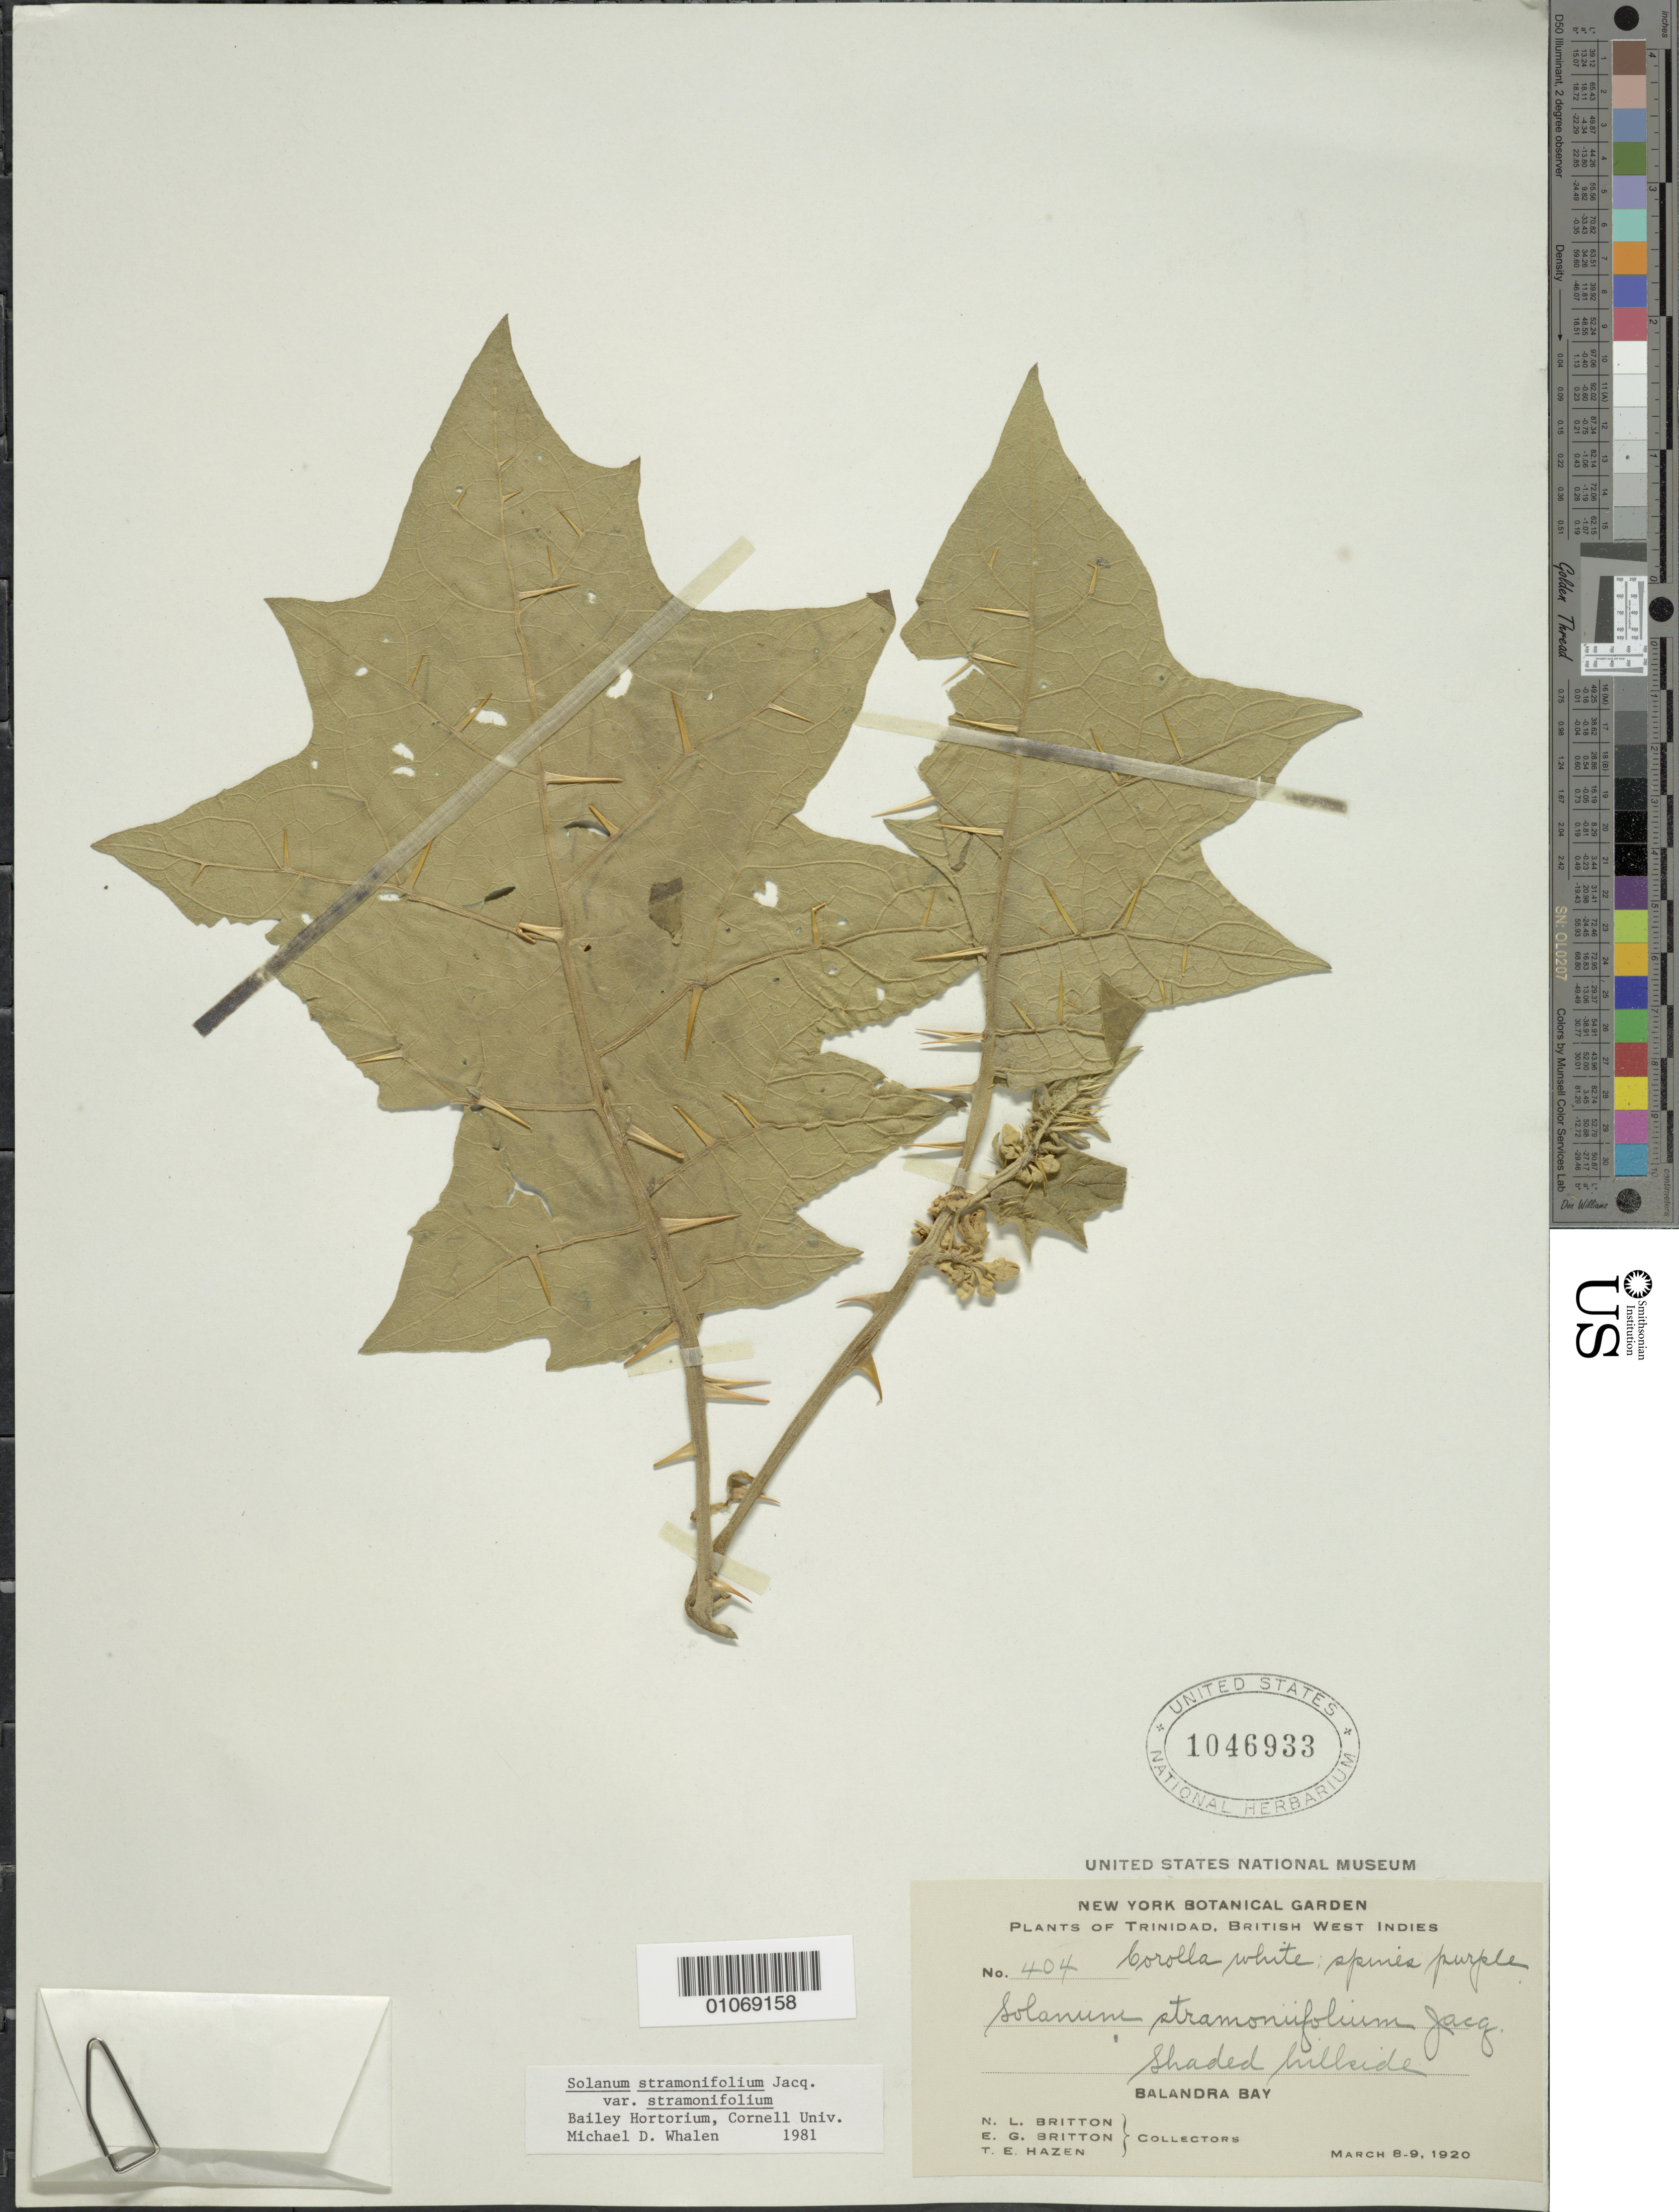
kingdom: Plantae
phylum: Tracheophyta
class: Magnoliopsida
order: Solanales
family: Solanaceae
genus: Solanum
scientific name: Solanum stramoniifolium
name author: Jacq.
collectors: N. Britton, E. G. Britton & T. E. Hazen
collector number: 404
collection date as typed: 08 Mar 1920 to 09 Mar 1920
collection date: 1920-03-08/1920-03-09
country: Trinidad and Tobago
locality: Balandra Bay, shaded hillside.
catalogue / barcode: US 1046933